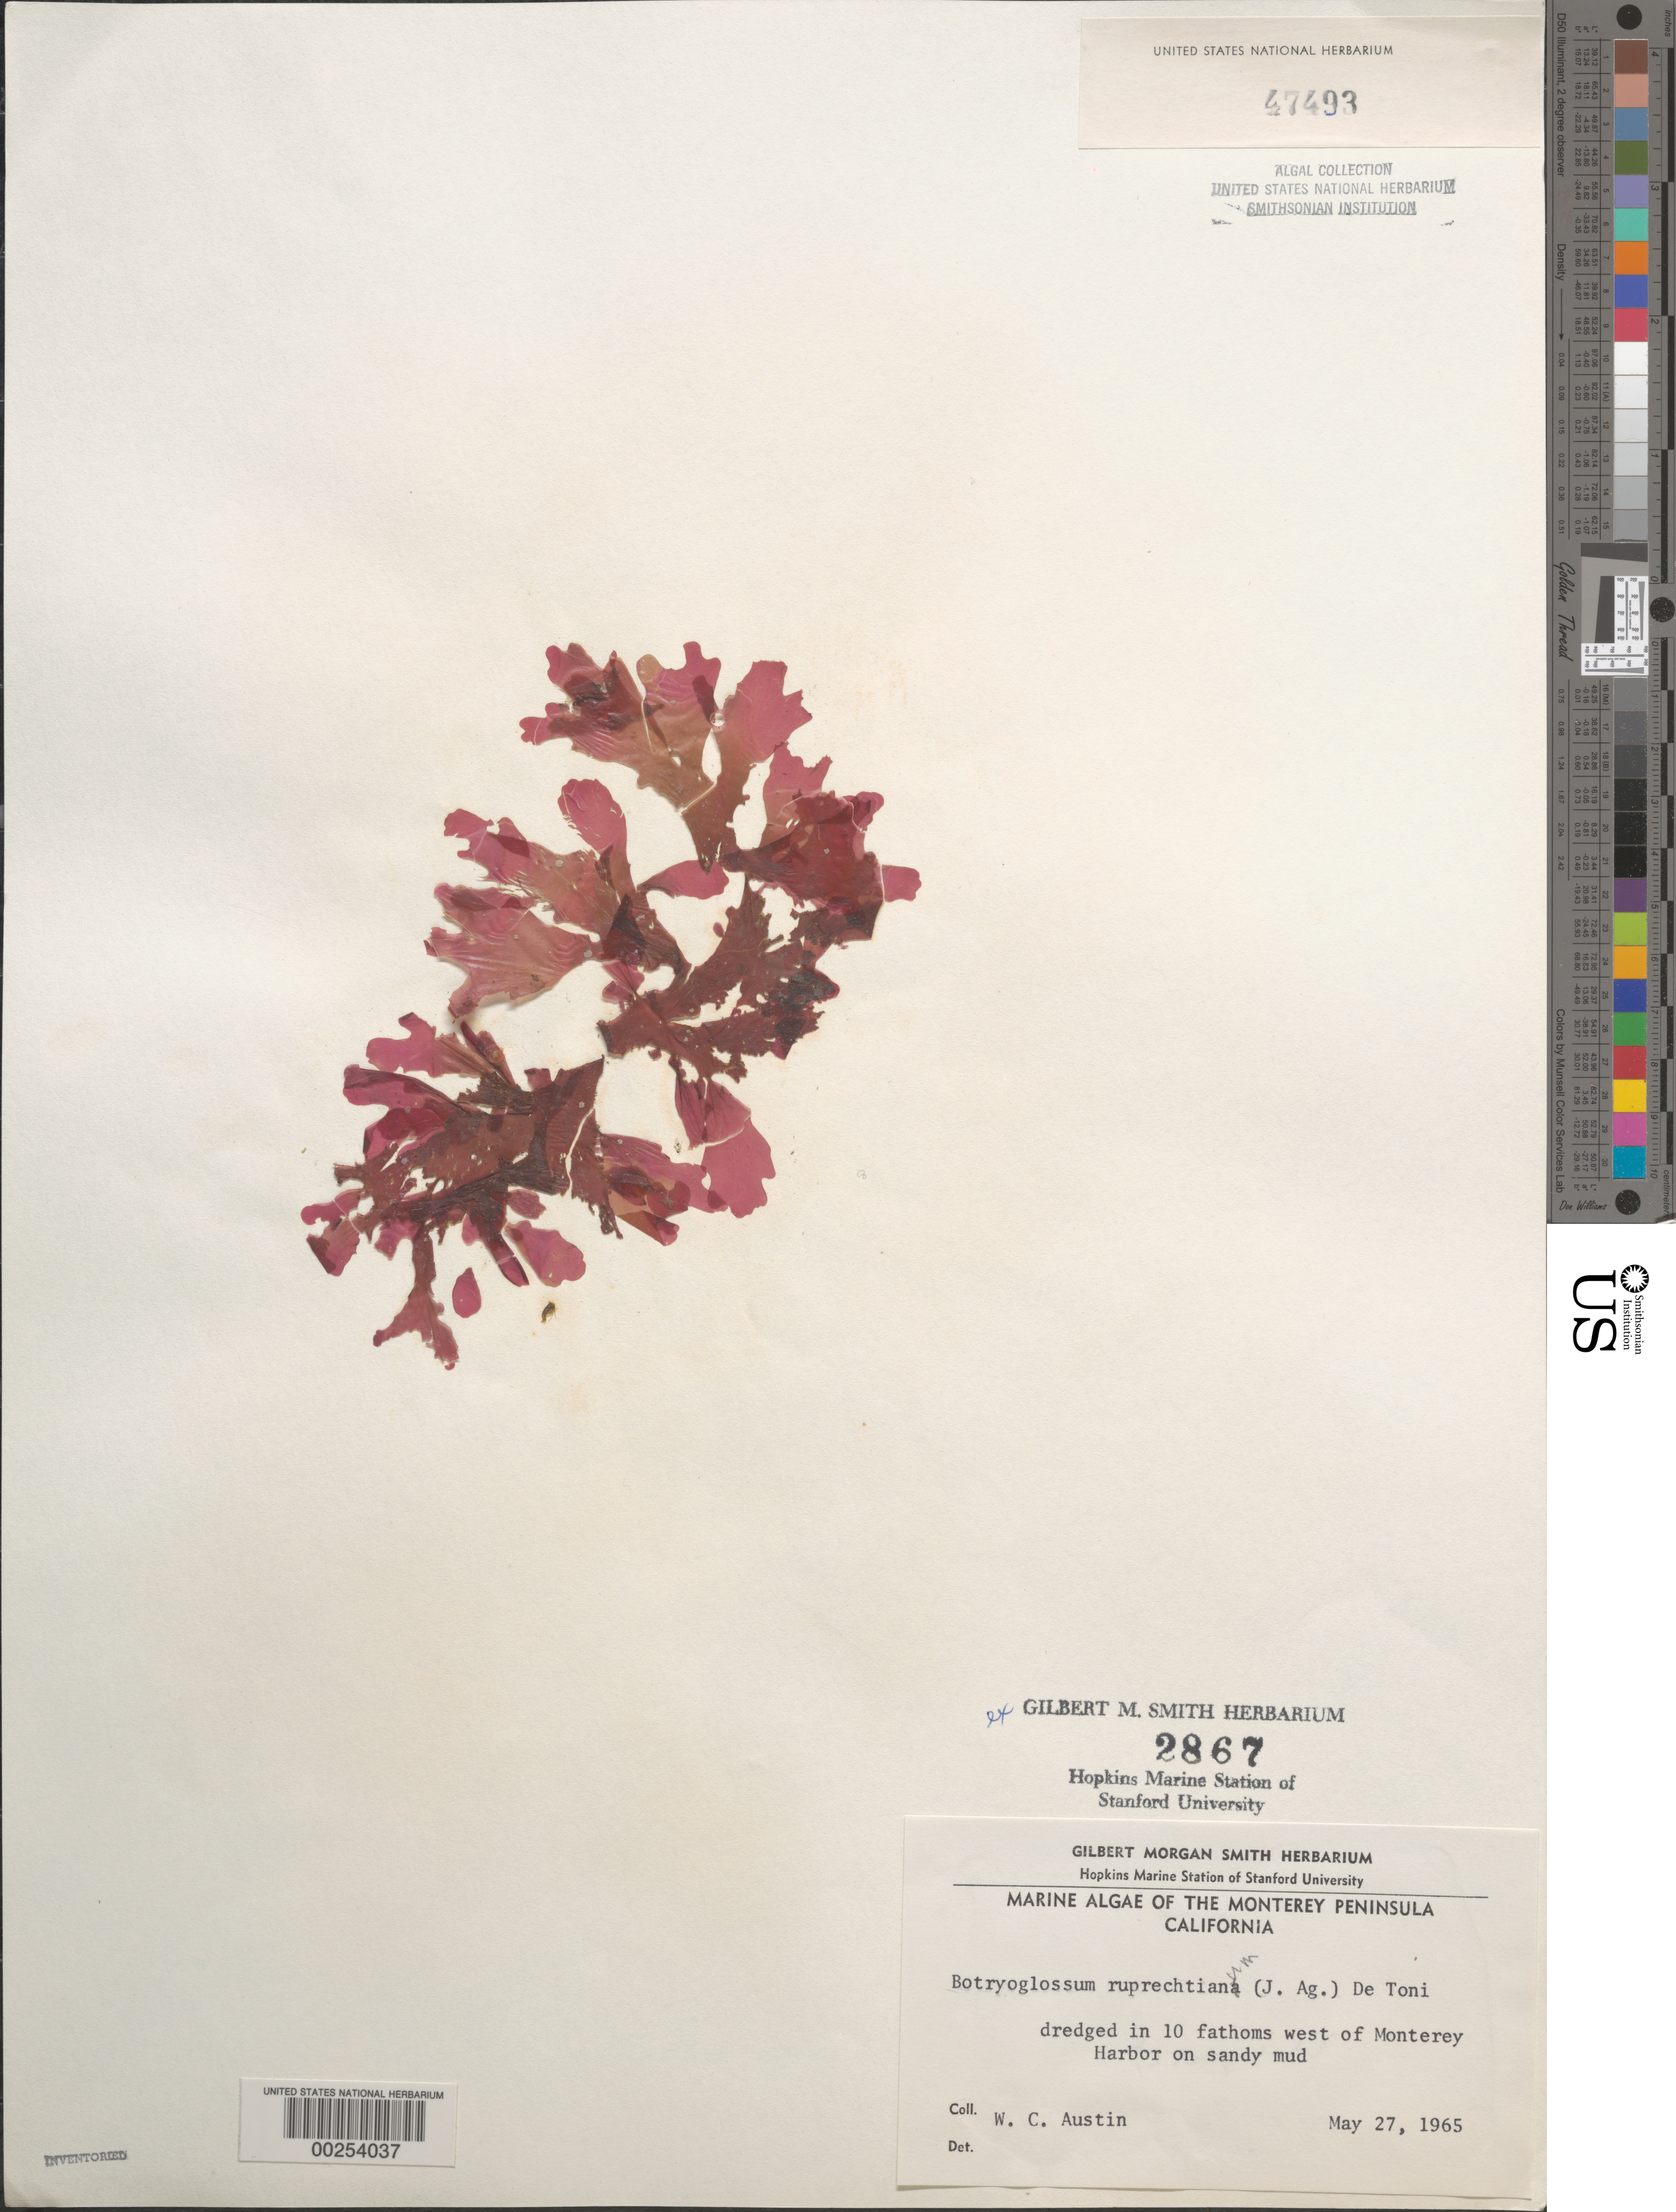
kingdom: Plantae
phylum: Rhodophyta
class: Florideophyceae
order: Ceramiales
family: Delesseriaceae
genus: Cryptopleura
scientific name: Cryptopleura ruprechtiana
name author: (J. Agardh) Kylin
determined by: Algae name updating Project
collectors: W. Austin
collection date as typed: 27 May 1965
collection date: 1965-05-27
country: United States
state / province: California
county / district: Monterey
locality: Monterey Peninsula, west of Monterey Harbor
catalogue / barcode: US 47493